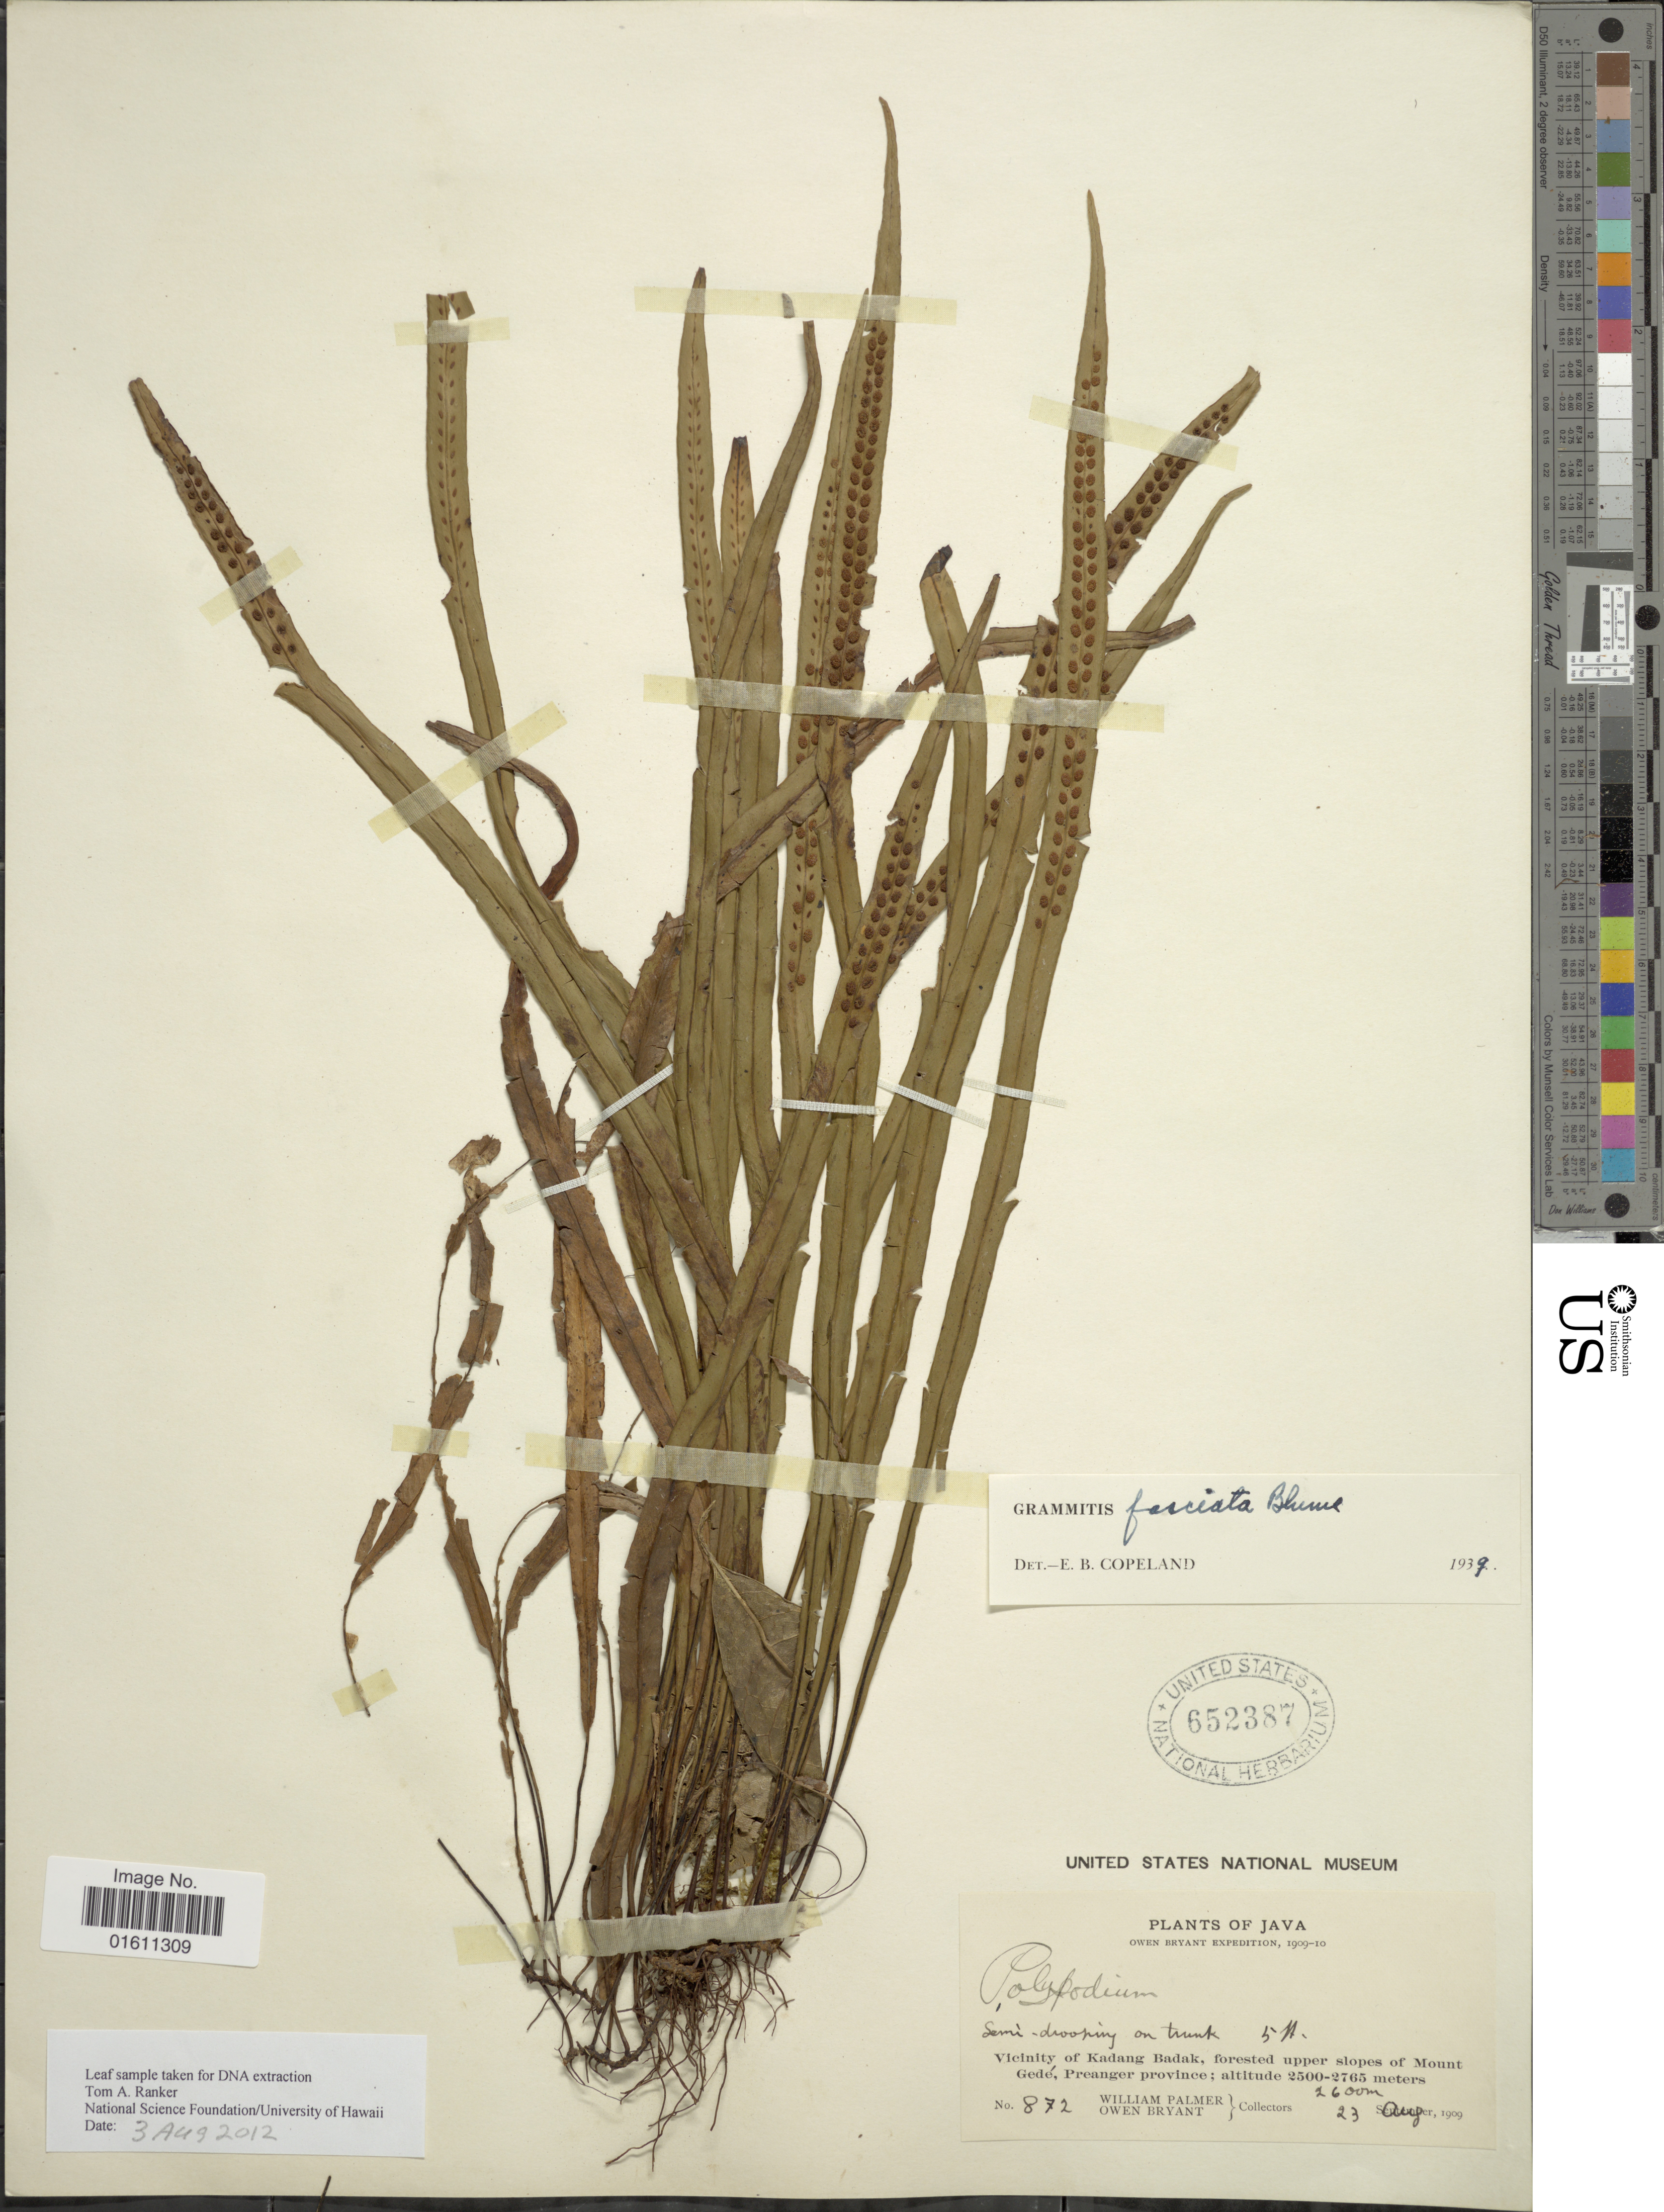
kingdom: Plantae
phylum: Tracheophyta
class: Polypodiopsida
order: Polypodiales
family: Polypodiaceae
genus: Oreogrammitis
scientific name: Oreogrammitis fasciata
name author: (Blume) Parris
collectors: W. Palmer & O. Bryant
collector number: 872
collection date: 1909-08-23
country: Indonesia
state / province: Java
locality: Vicinity of Kadang Badak, forested uppes slopes of Mount Gedé, Preanger province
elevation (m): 2600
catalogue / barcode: US 652387